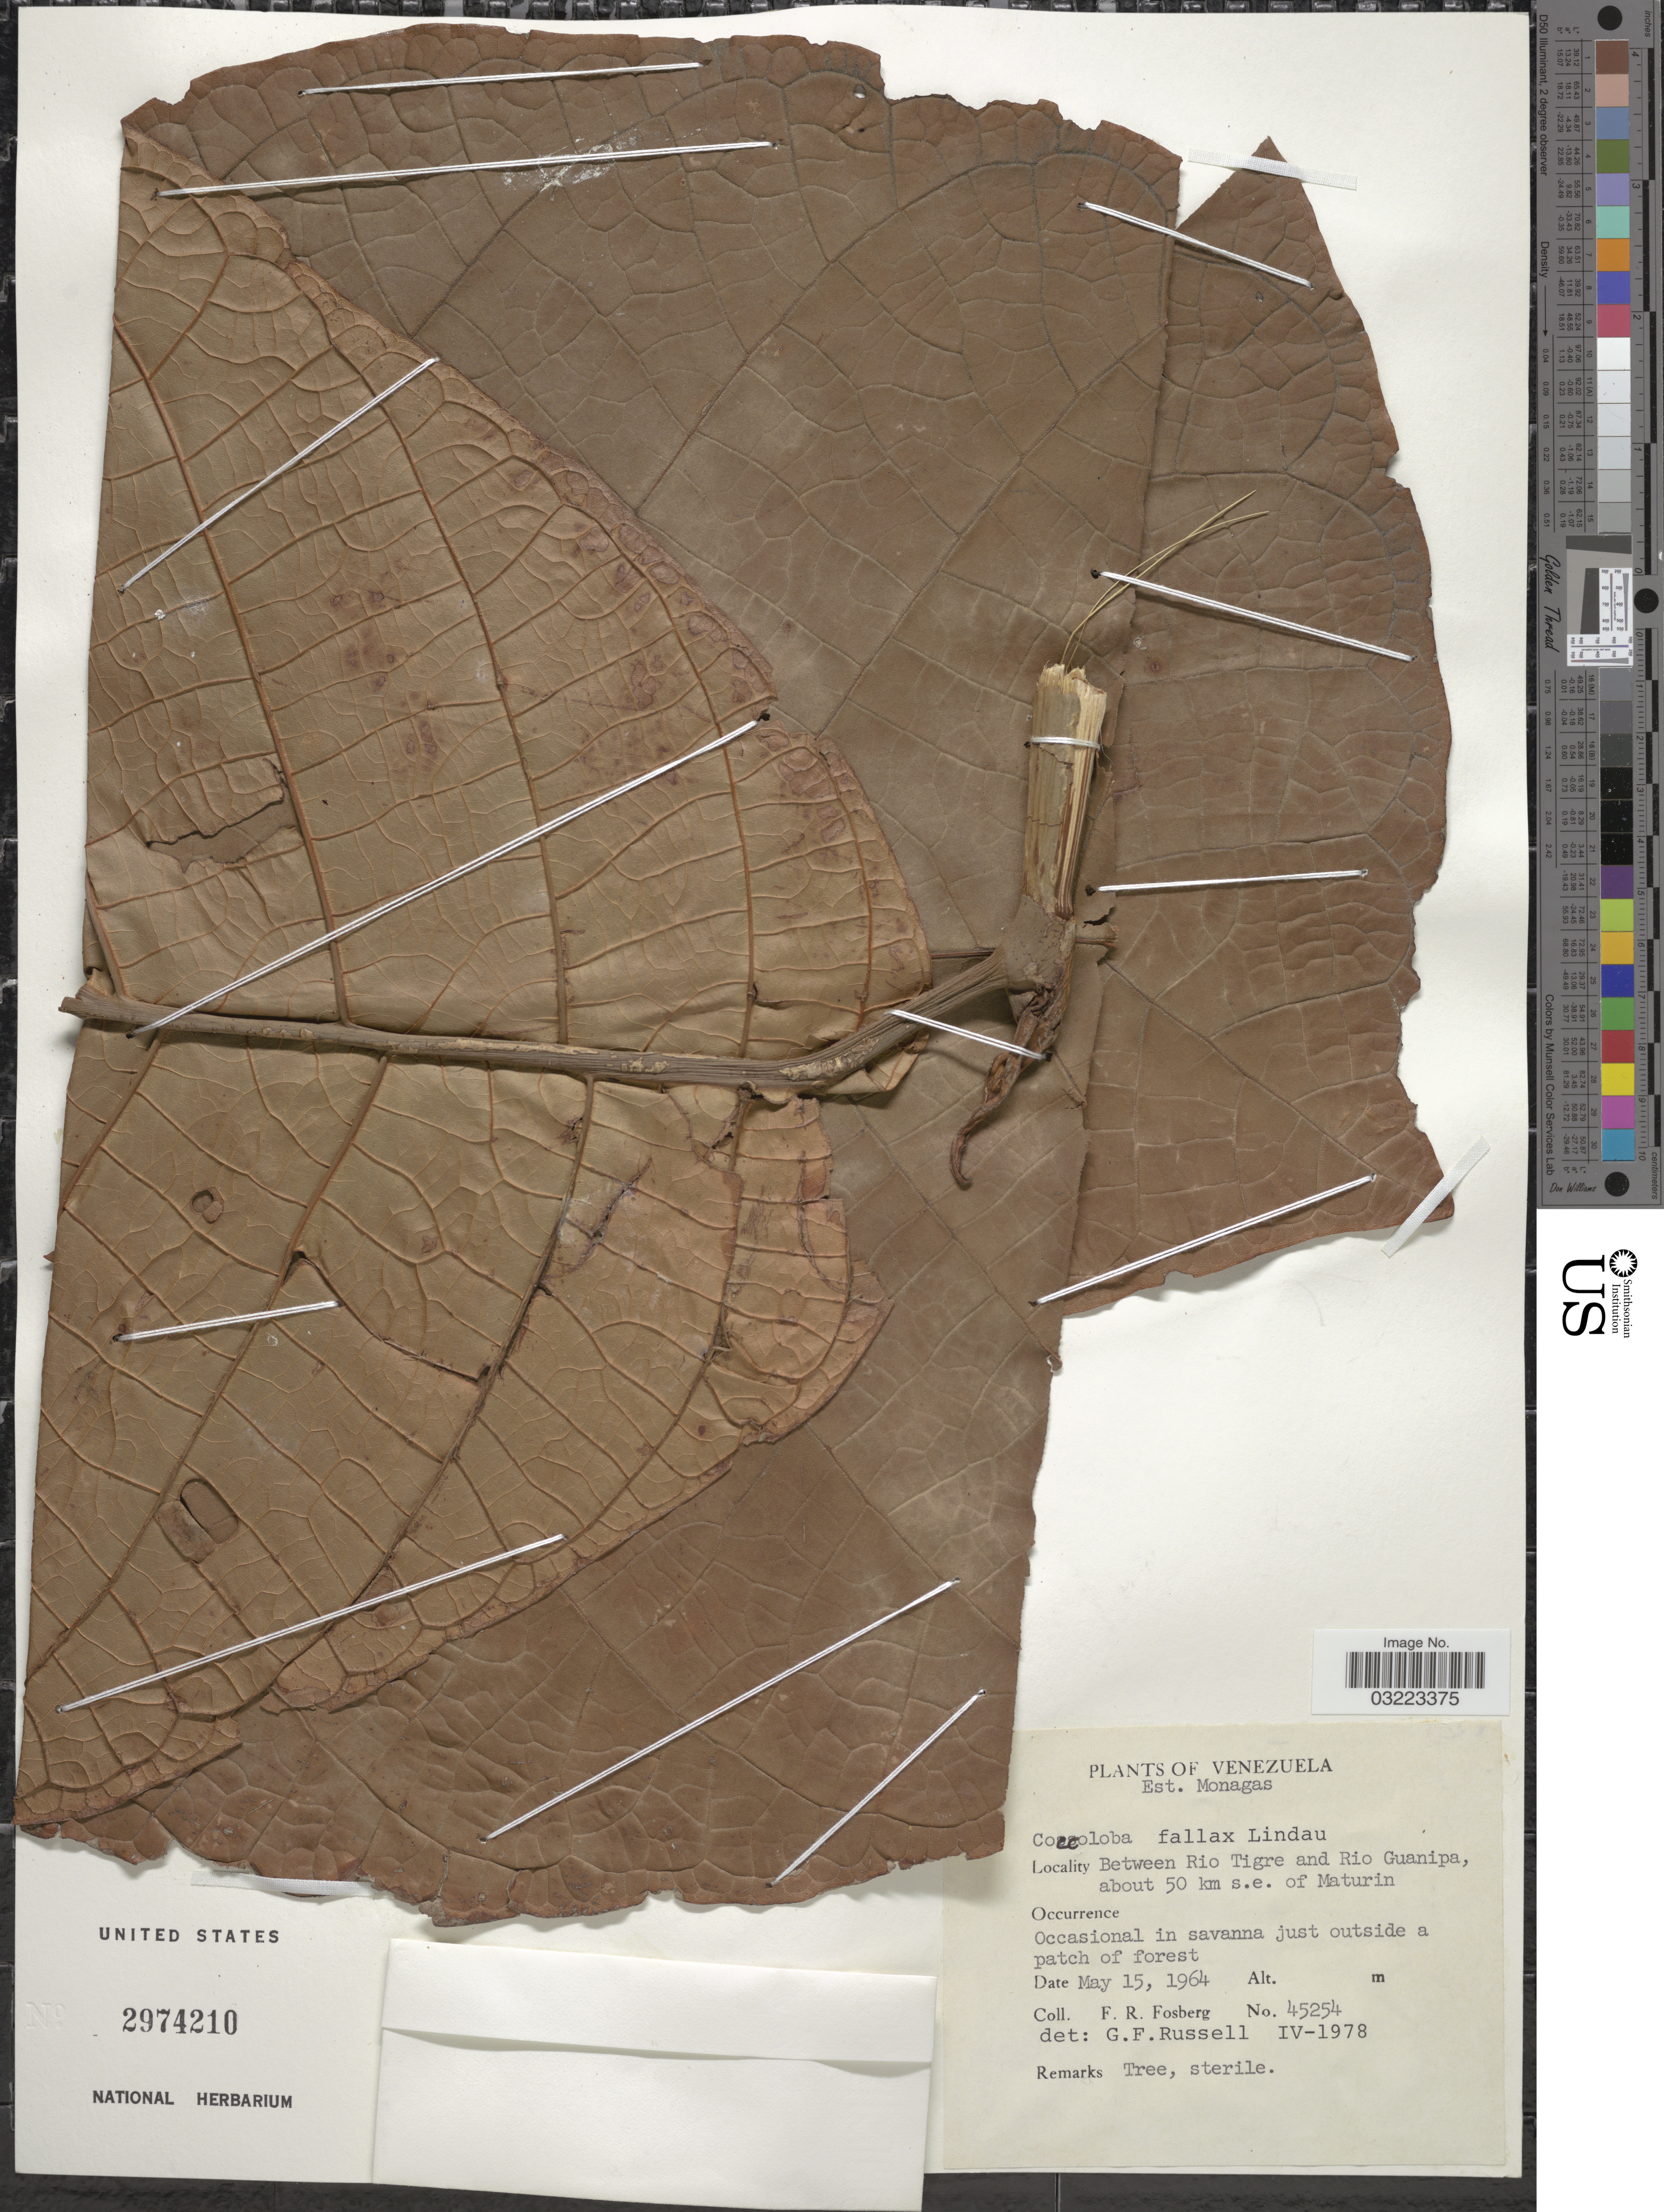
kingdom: Plantae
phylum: Tracheophyta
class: Magnoliopsida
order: Caryophyllales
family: Polygonaceae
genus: Coccoloba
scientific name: Coccoloba fallax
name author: Lindau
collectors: F. R. Fosberg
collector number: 45254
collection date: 1964-05-15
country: Venezuela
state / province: Monagas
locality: Between Rio Tigre and Rio Guanipa, about 50 km s.e. of Maturin.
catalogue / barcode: US 2974210